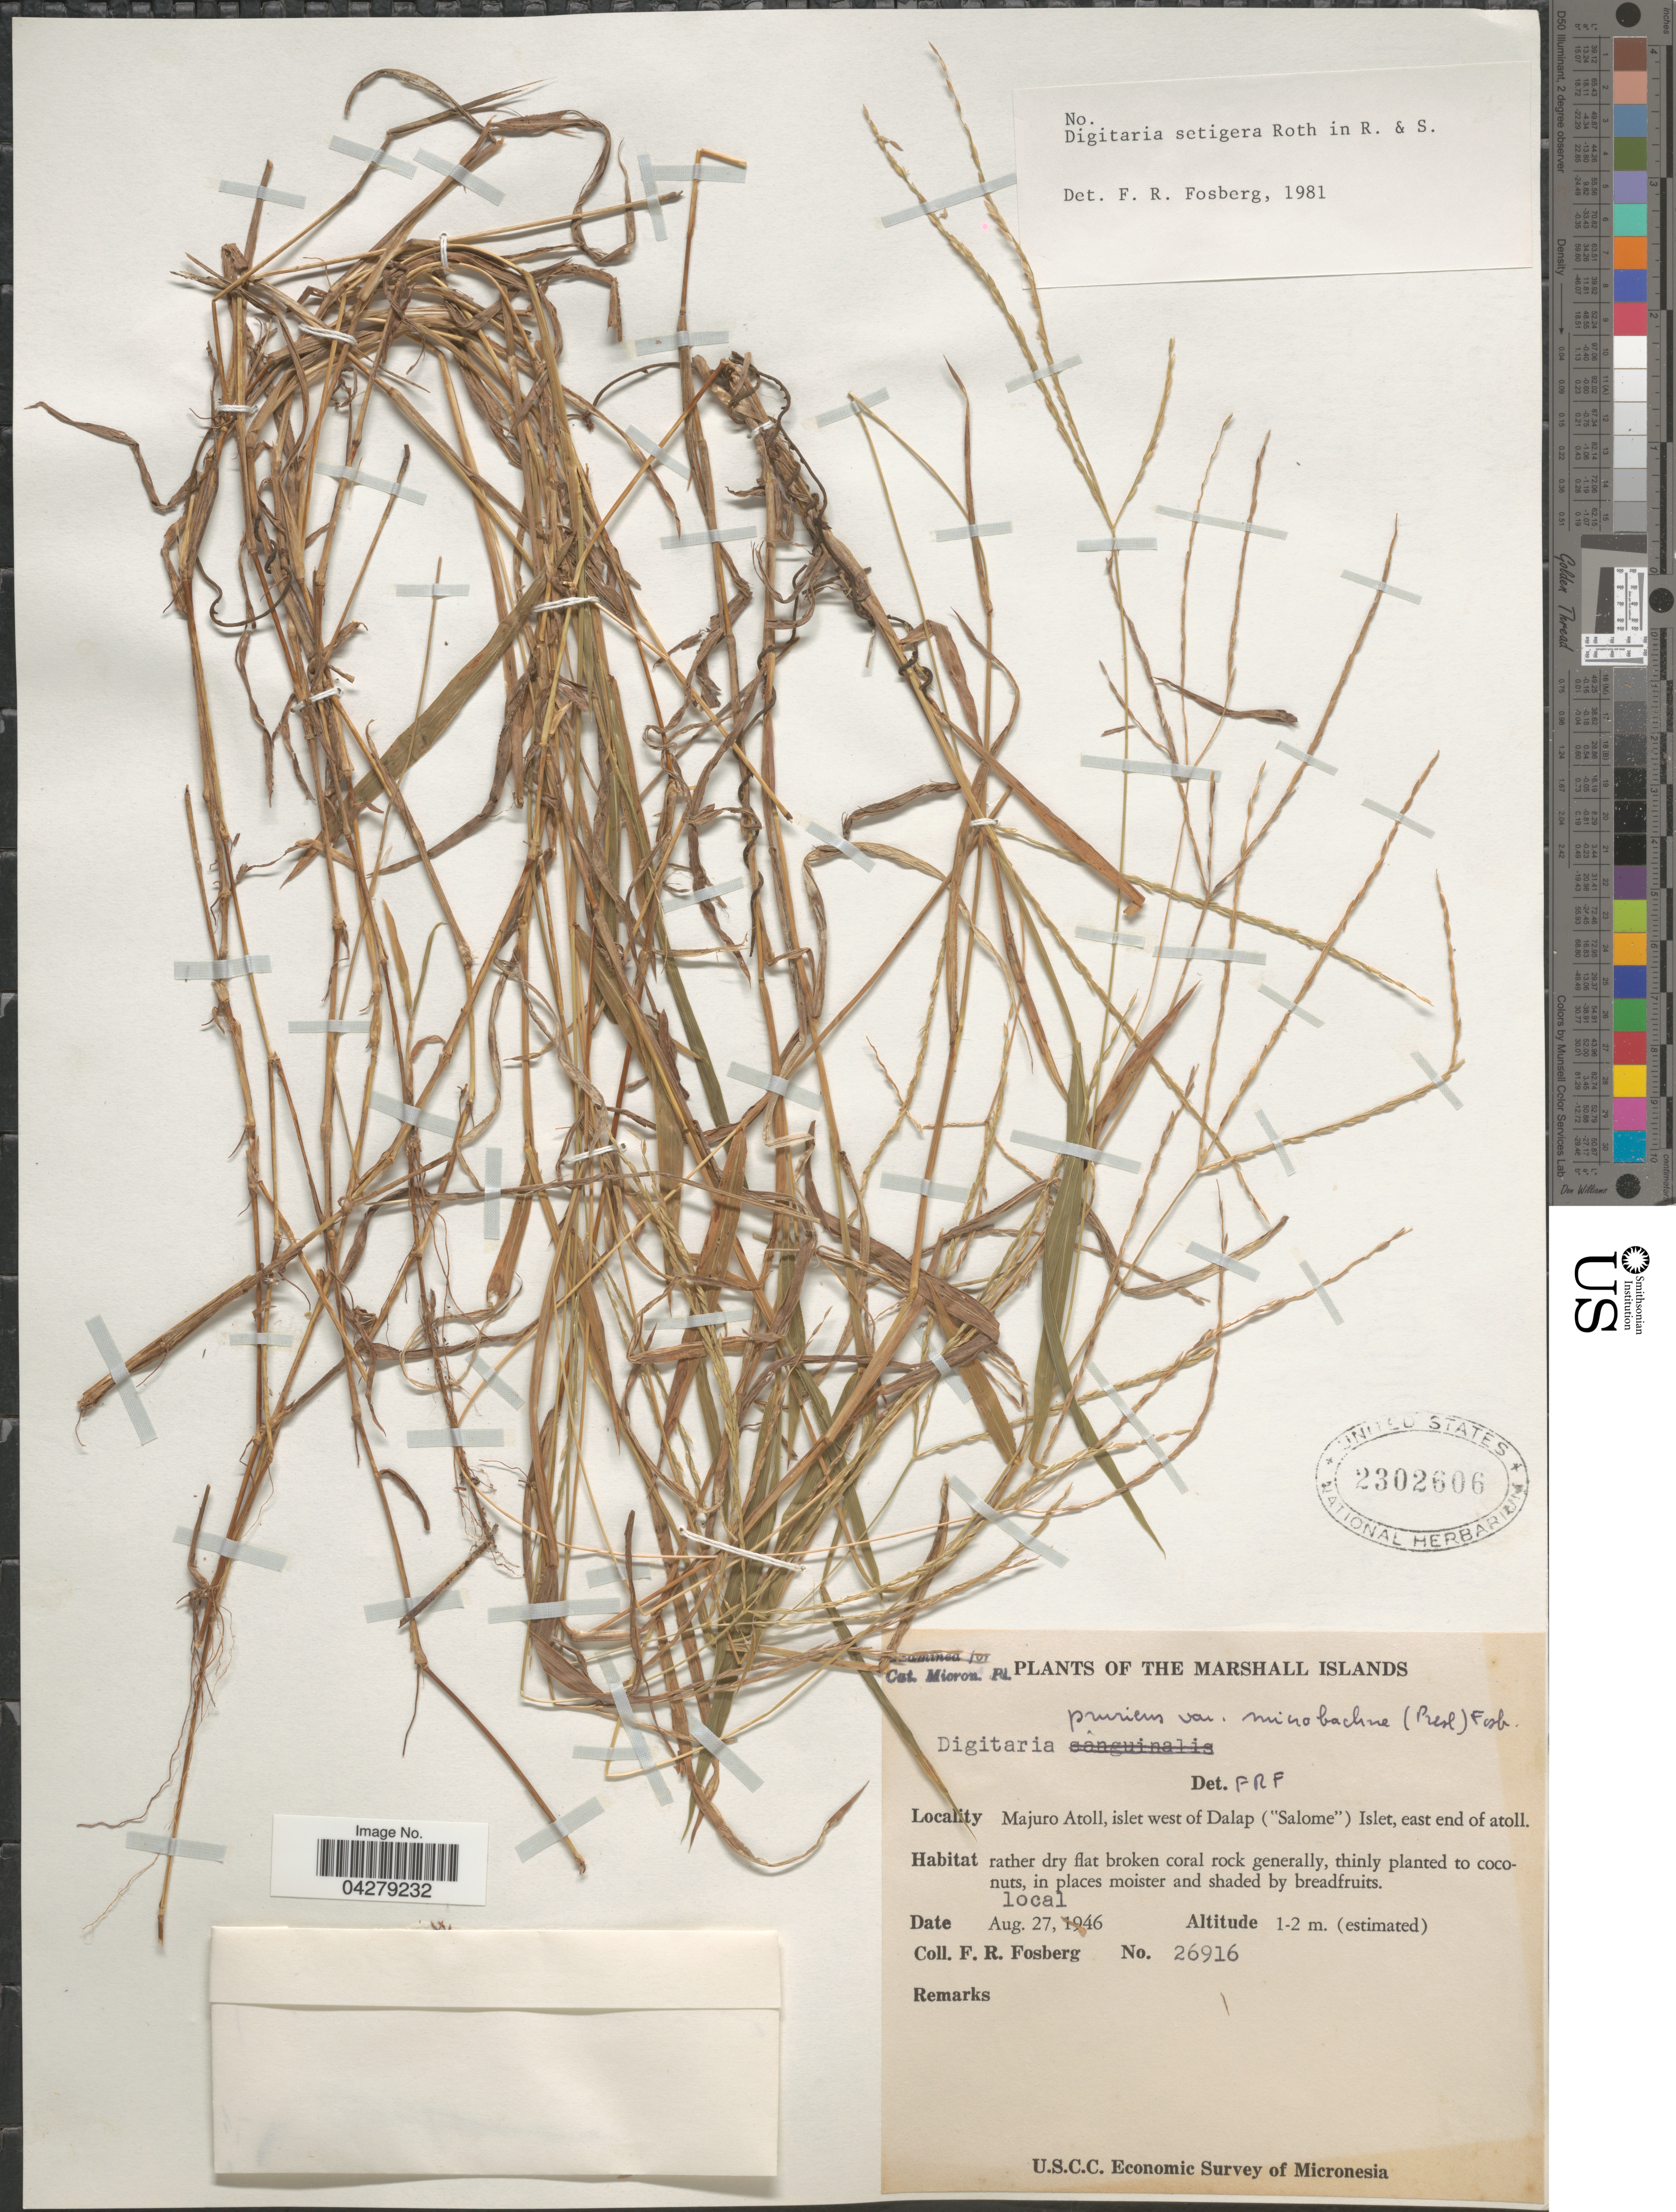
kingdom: Plantae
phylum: Tracheophyta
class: Liliopsida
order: Poales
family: Poaceae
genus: Digitaria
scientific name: Digitaria setigera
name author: Roth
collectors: F. R. Fosberg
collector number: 26916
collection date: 1946-08-27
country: Marshall Islands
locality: Majuro Atoll, islet west of Dalap ("Salome") Islet, east end of atoll. U.S.C.C. Economic Survey of Micronesia.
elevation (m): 1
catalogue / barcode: US 2302606